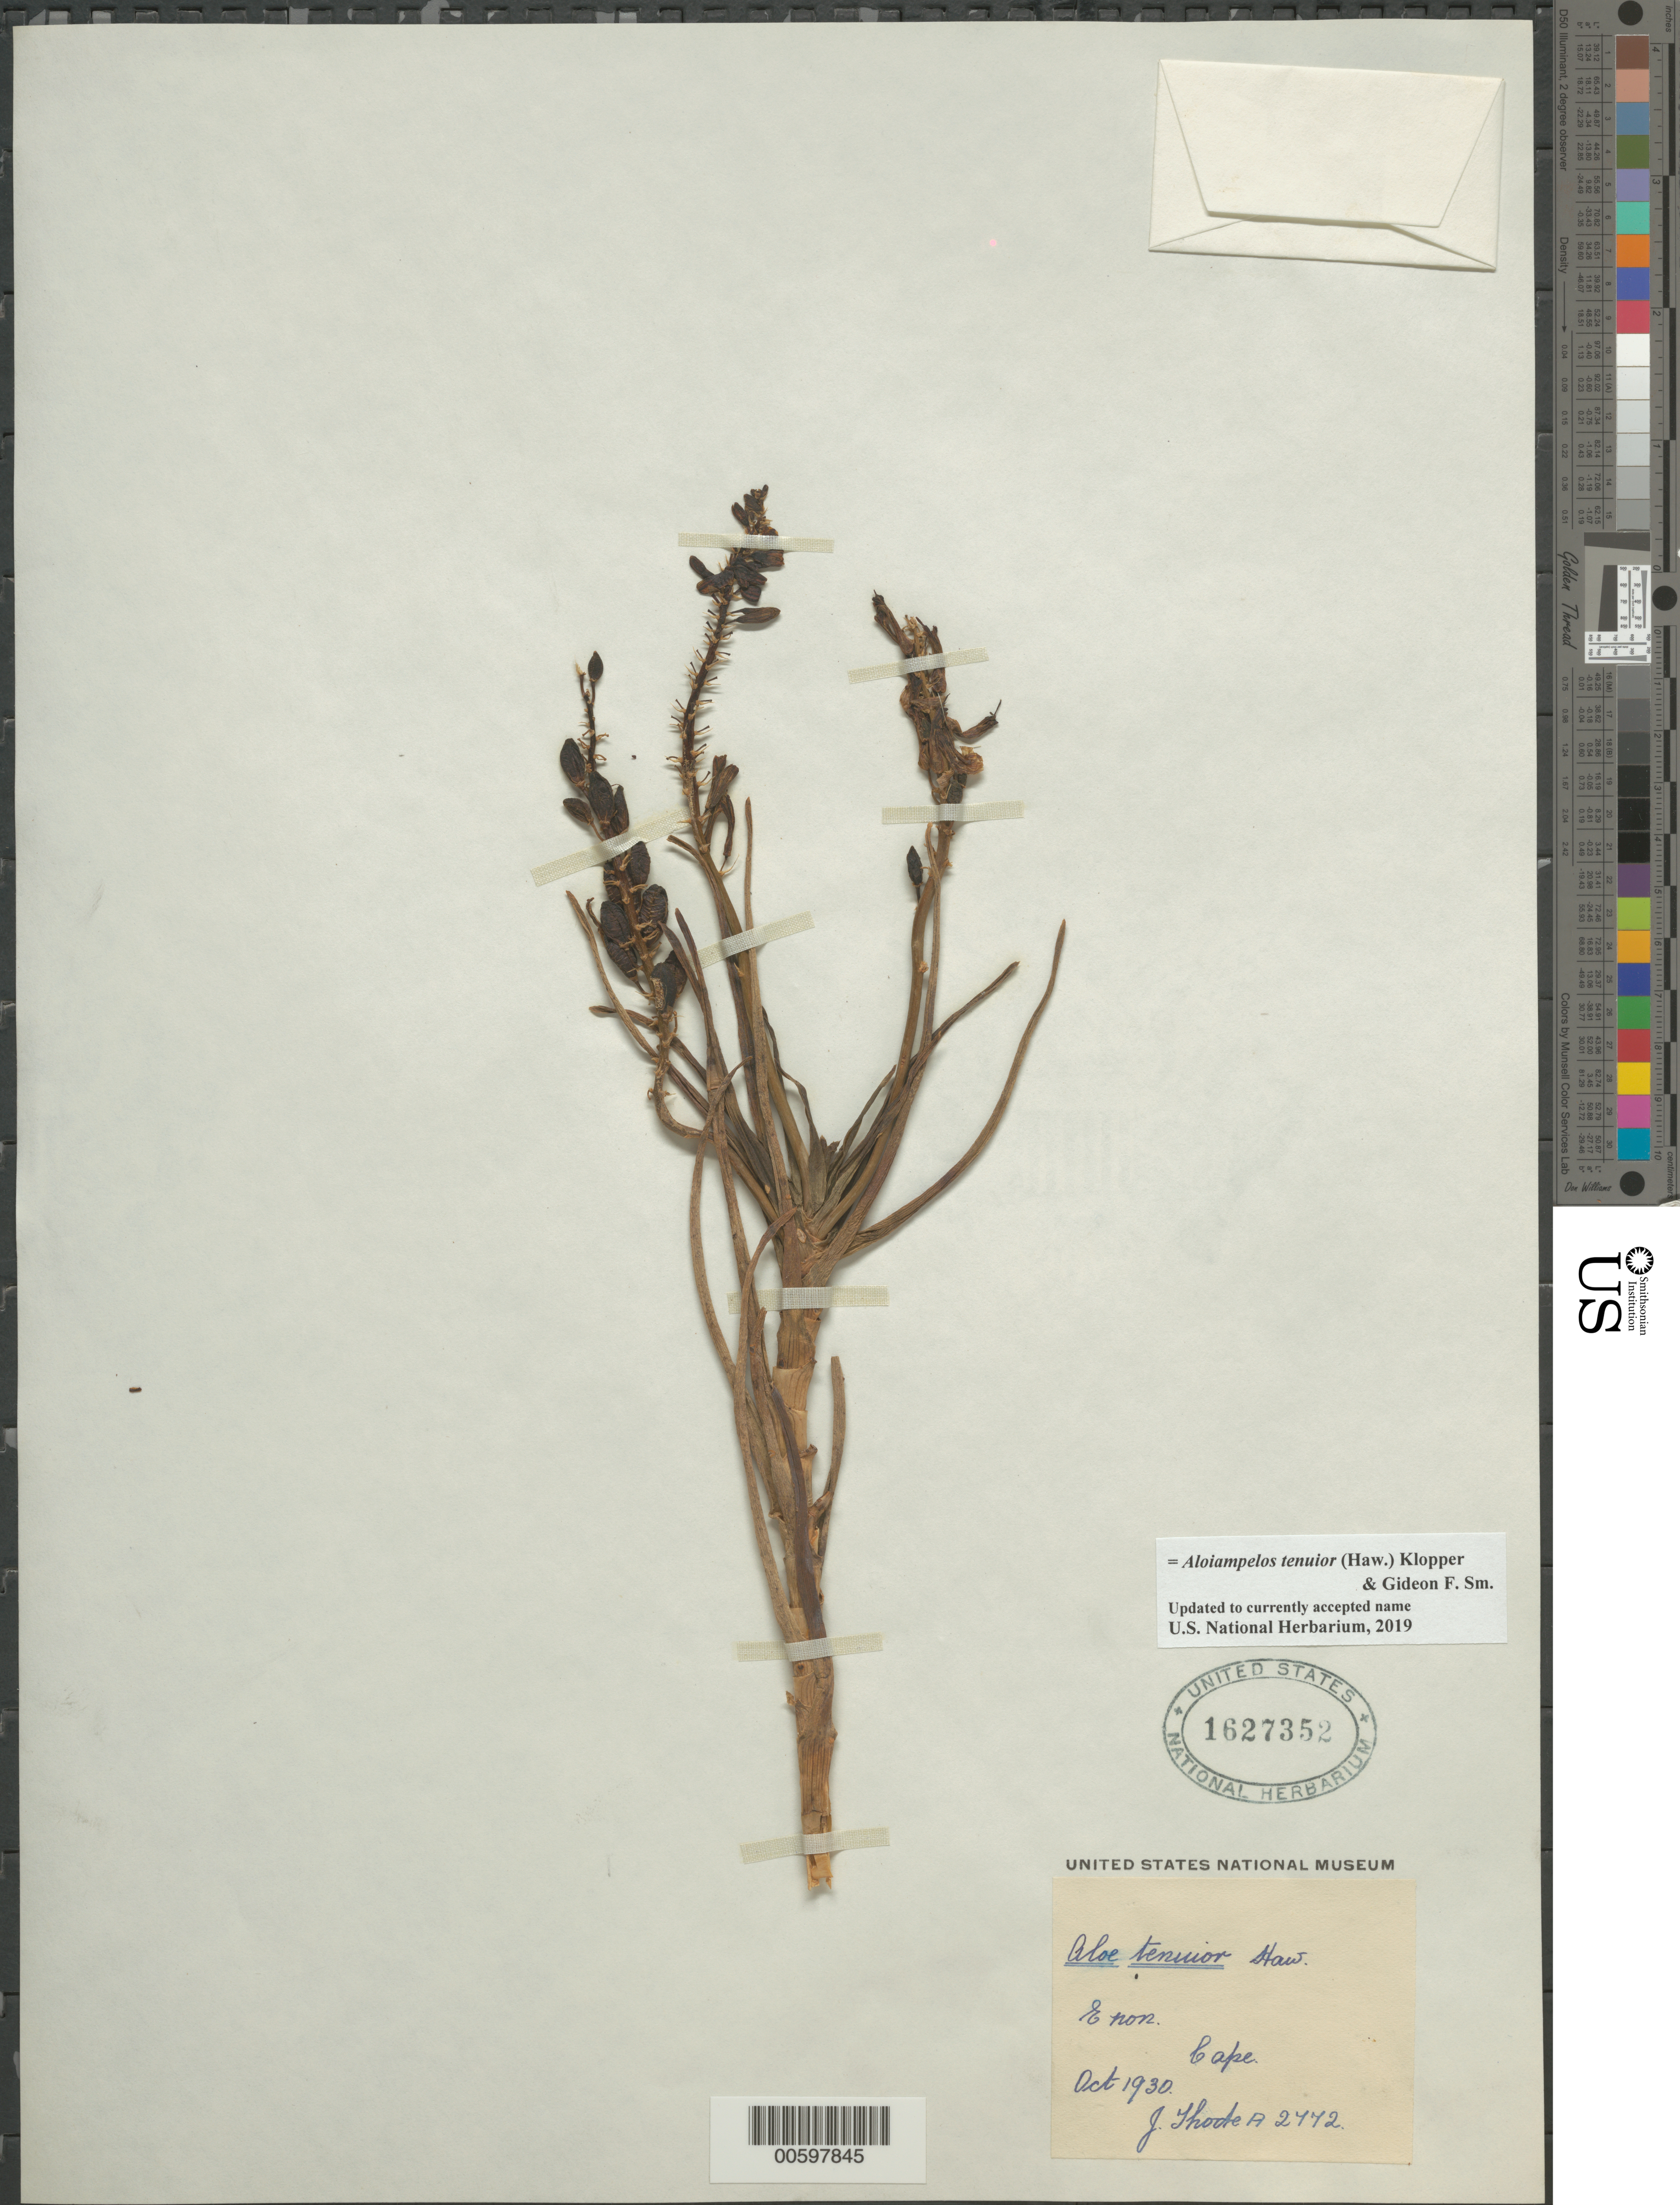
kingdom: Plantae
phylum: Tracheophyta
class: Liliopsida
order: Asparagales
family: Asphodelaceae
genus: Aloiampelos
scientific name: Aloiampelos tenuior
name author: (Haw.) Klopper & Gideon F. Sm.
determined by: Strong, Mark T., (BOT), Smithsonian Institution - National Museum of Natural History (UNITED STATES)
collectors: J. Thode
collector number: A 2772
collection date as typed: Oct 1930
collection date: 1930-10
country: South Africa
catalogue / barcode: US 1627352